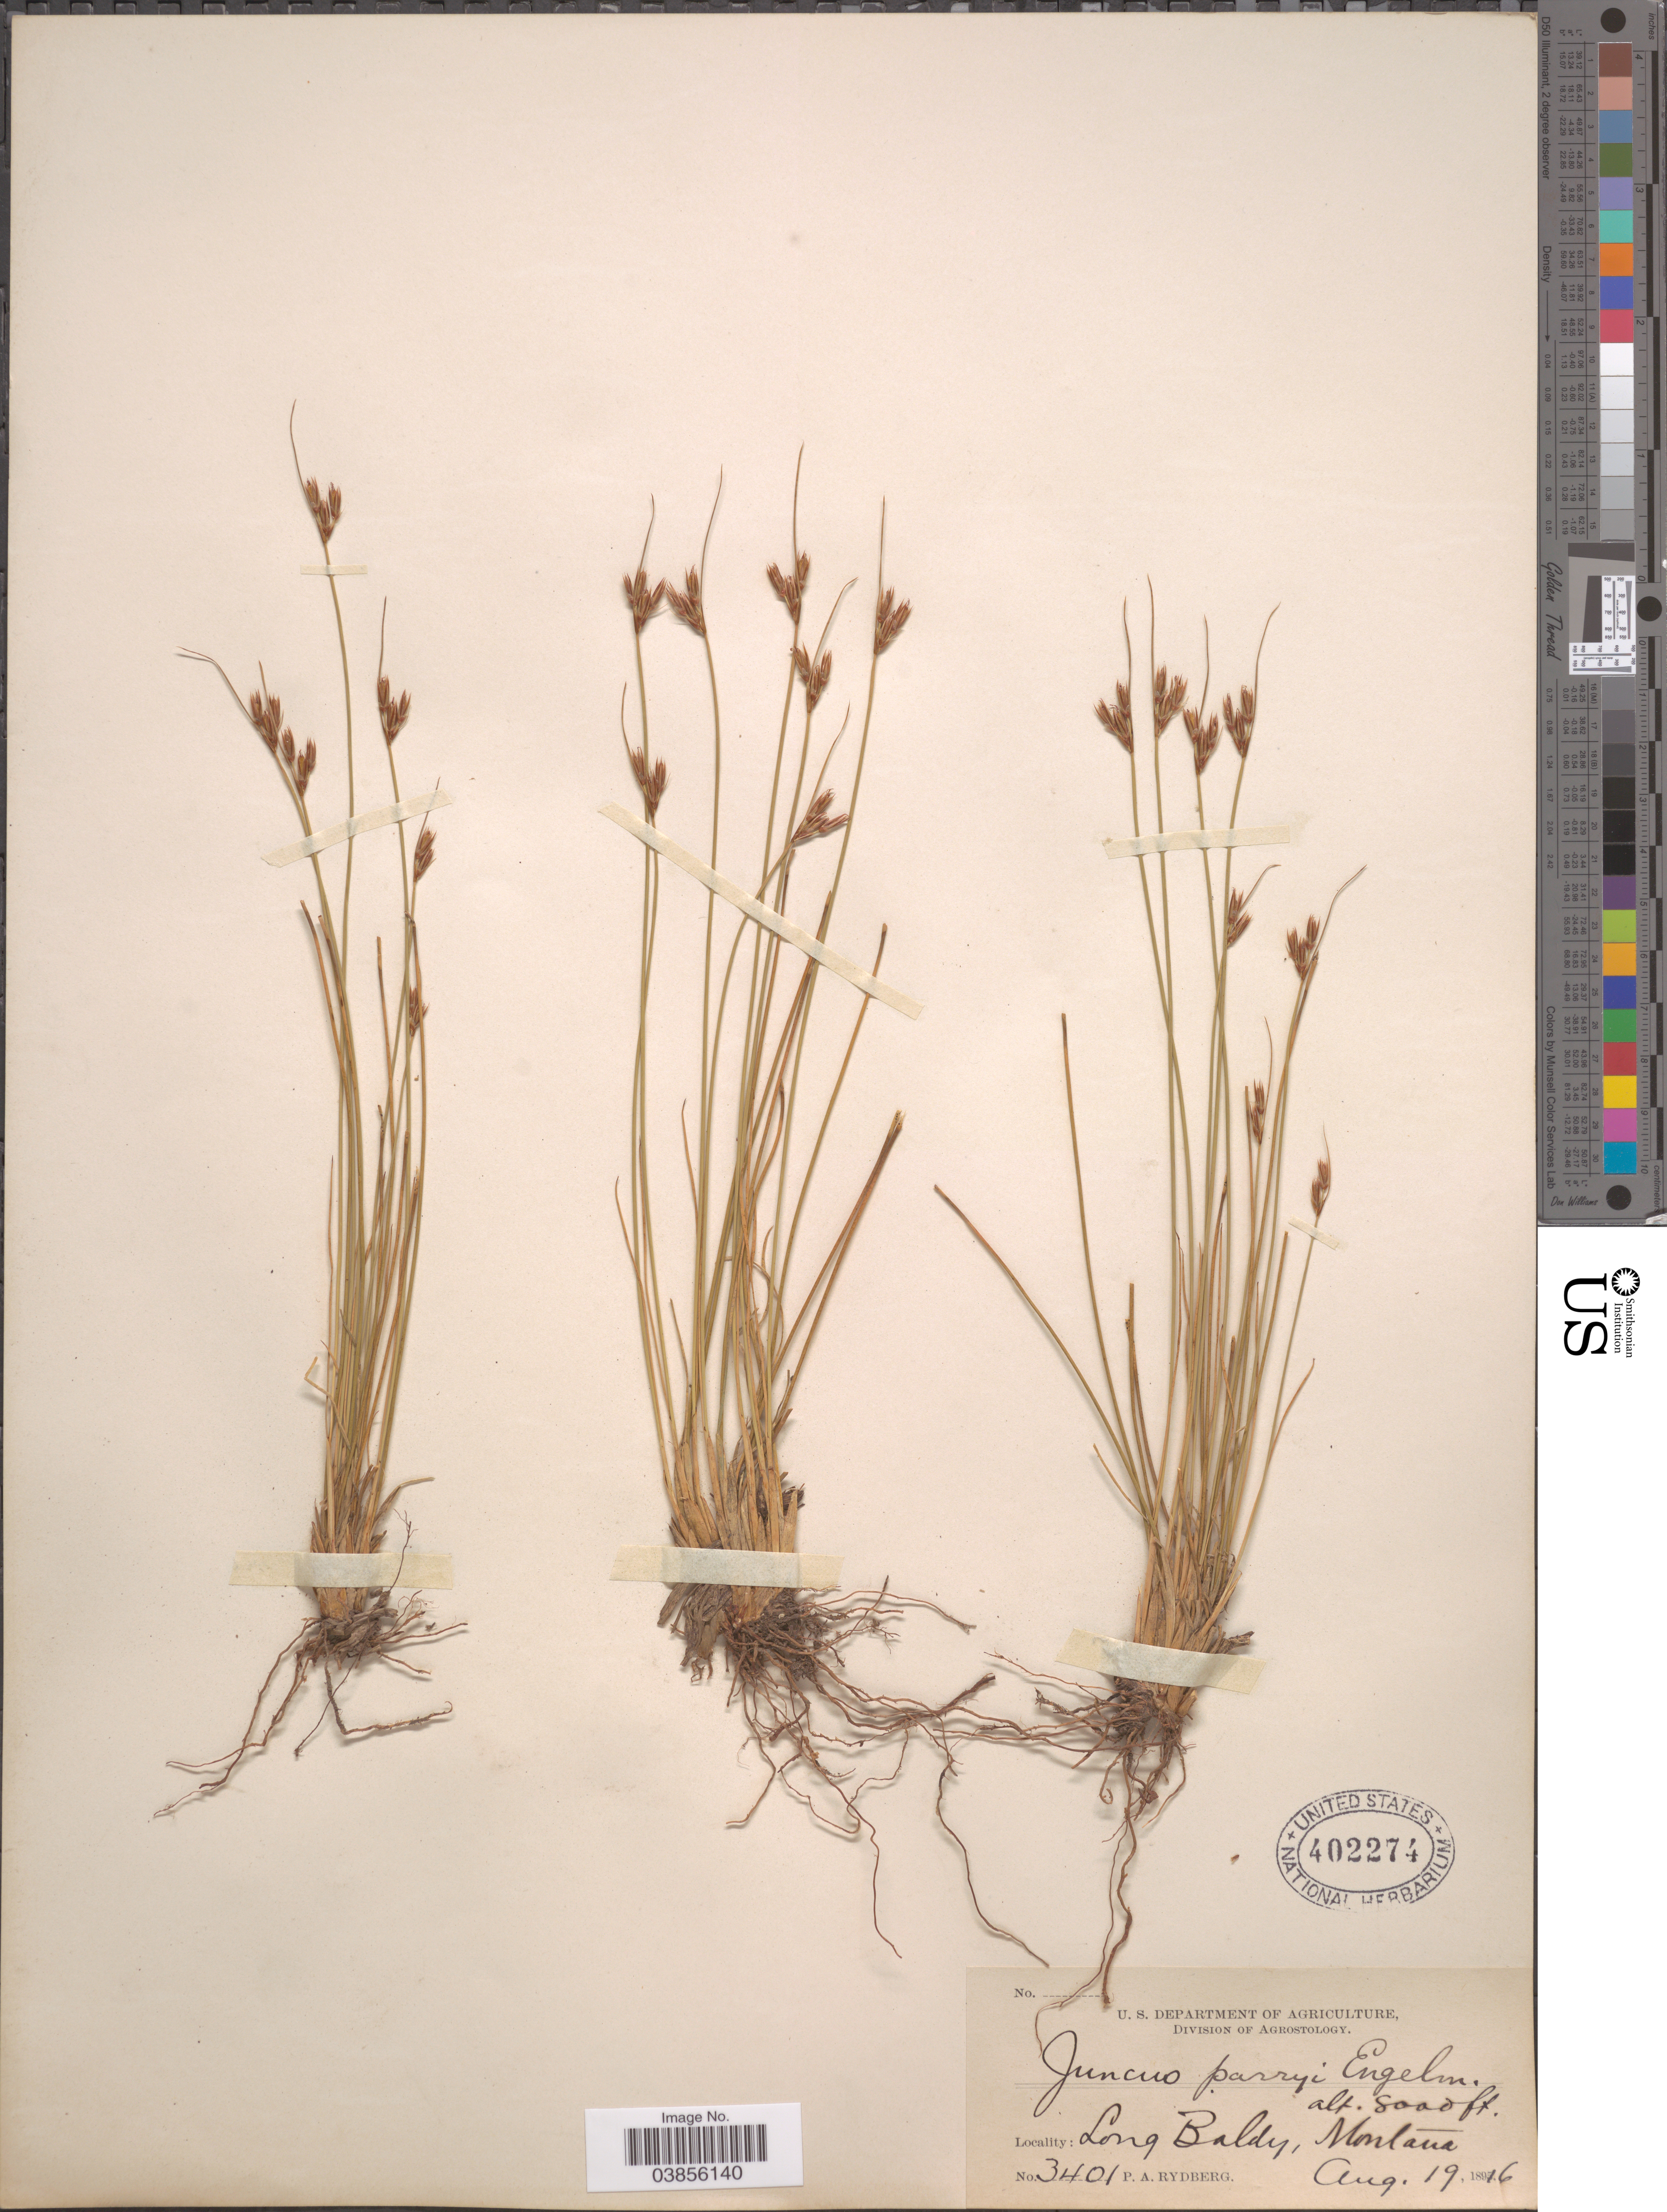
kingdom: Plantae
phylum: Tracheophyta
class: Liliopsida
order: Poales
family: Juncaceae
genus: Juncus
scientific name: Juncus parryi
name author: Engelm.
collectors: P. A. Rydberg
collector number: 3401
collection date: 1816-08-19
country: United States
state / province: Montana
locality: Long Baldy.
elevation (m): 2438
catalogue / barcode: US 402274